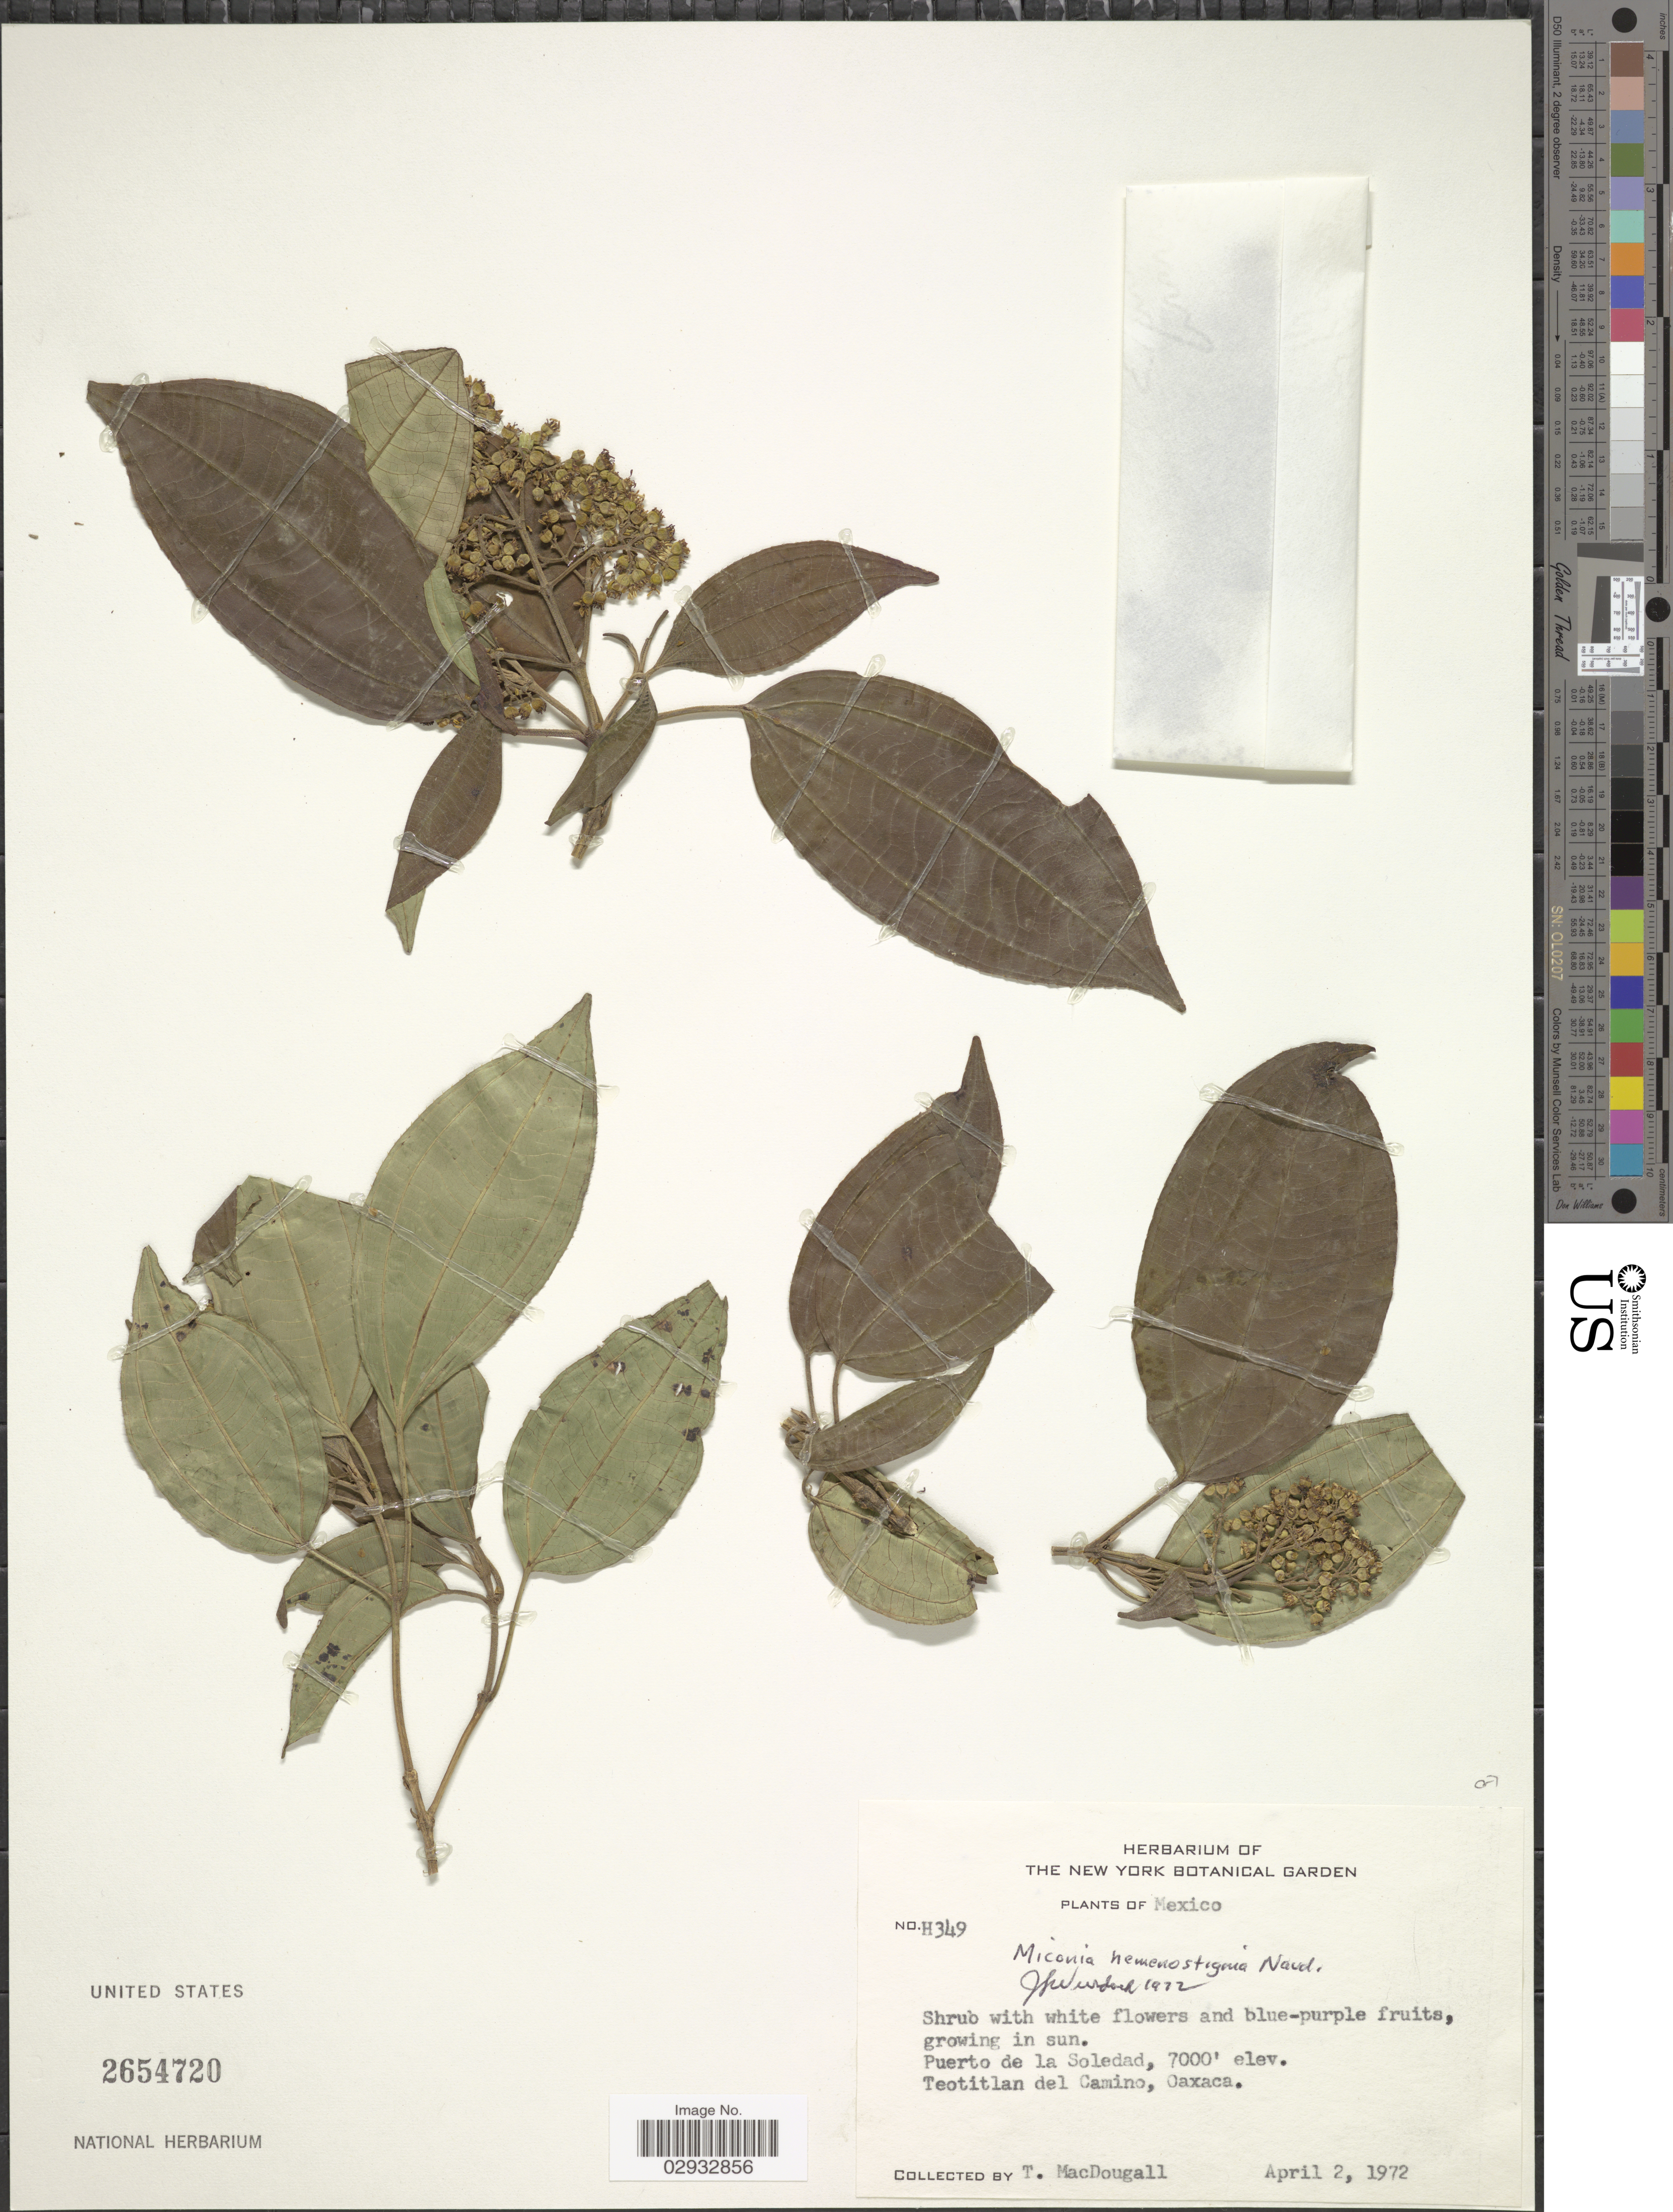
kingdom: Plantae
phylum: Tracheophyta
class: Magnoliopsida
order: Myrtales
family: Melastomataceae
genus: Miconia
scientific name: Miconia hemenostigma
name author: Naudin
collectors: T. B. MacDougall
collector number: H349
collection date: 1972-04-02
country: Mexico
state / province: Oaxaca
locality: Puerto de la Soledad. Teotitlan del Camino.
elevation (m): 2134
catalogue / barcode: US 2654720